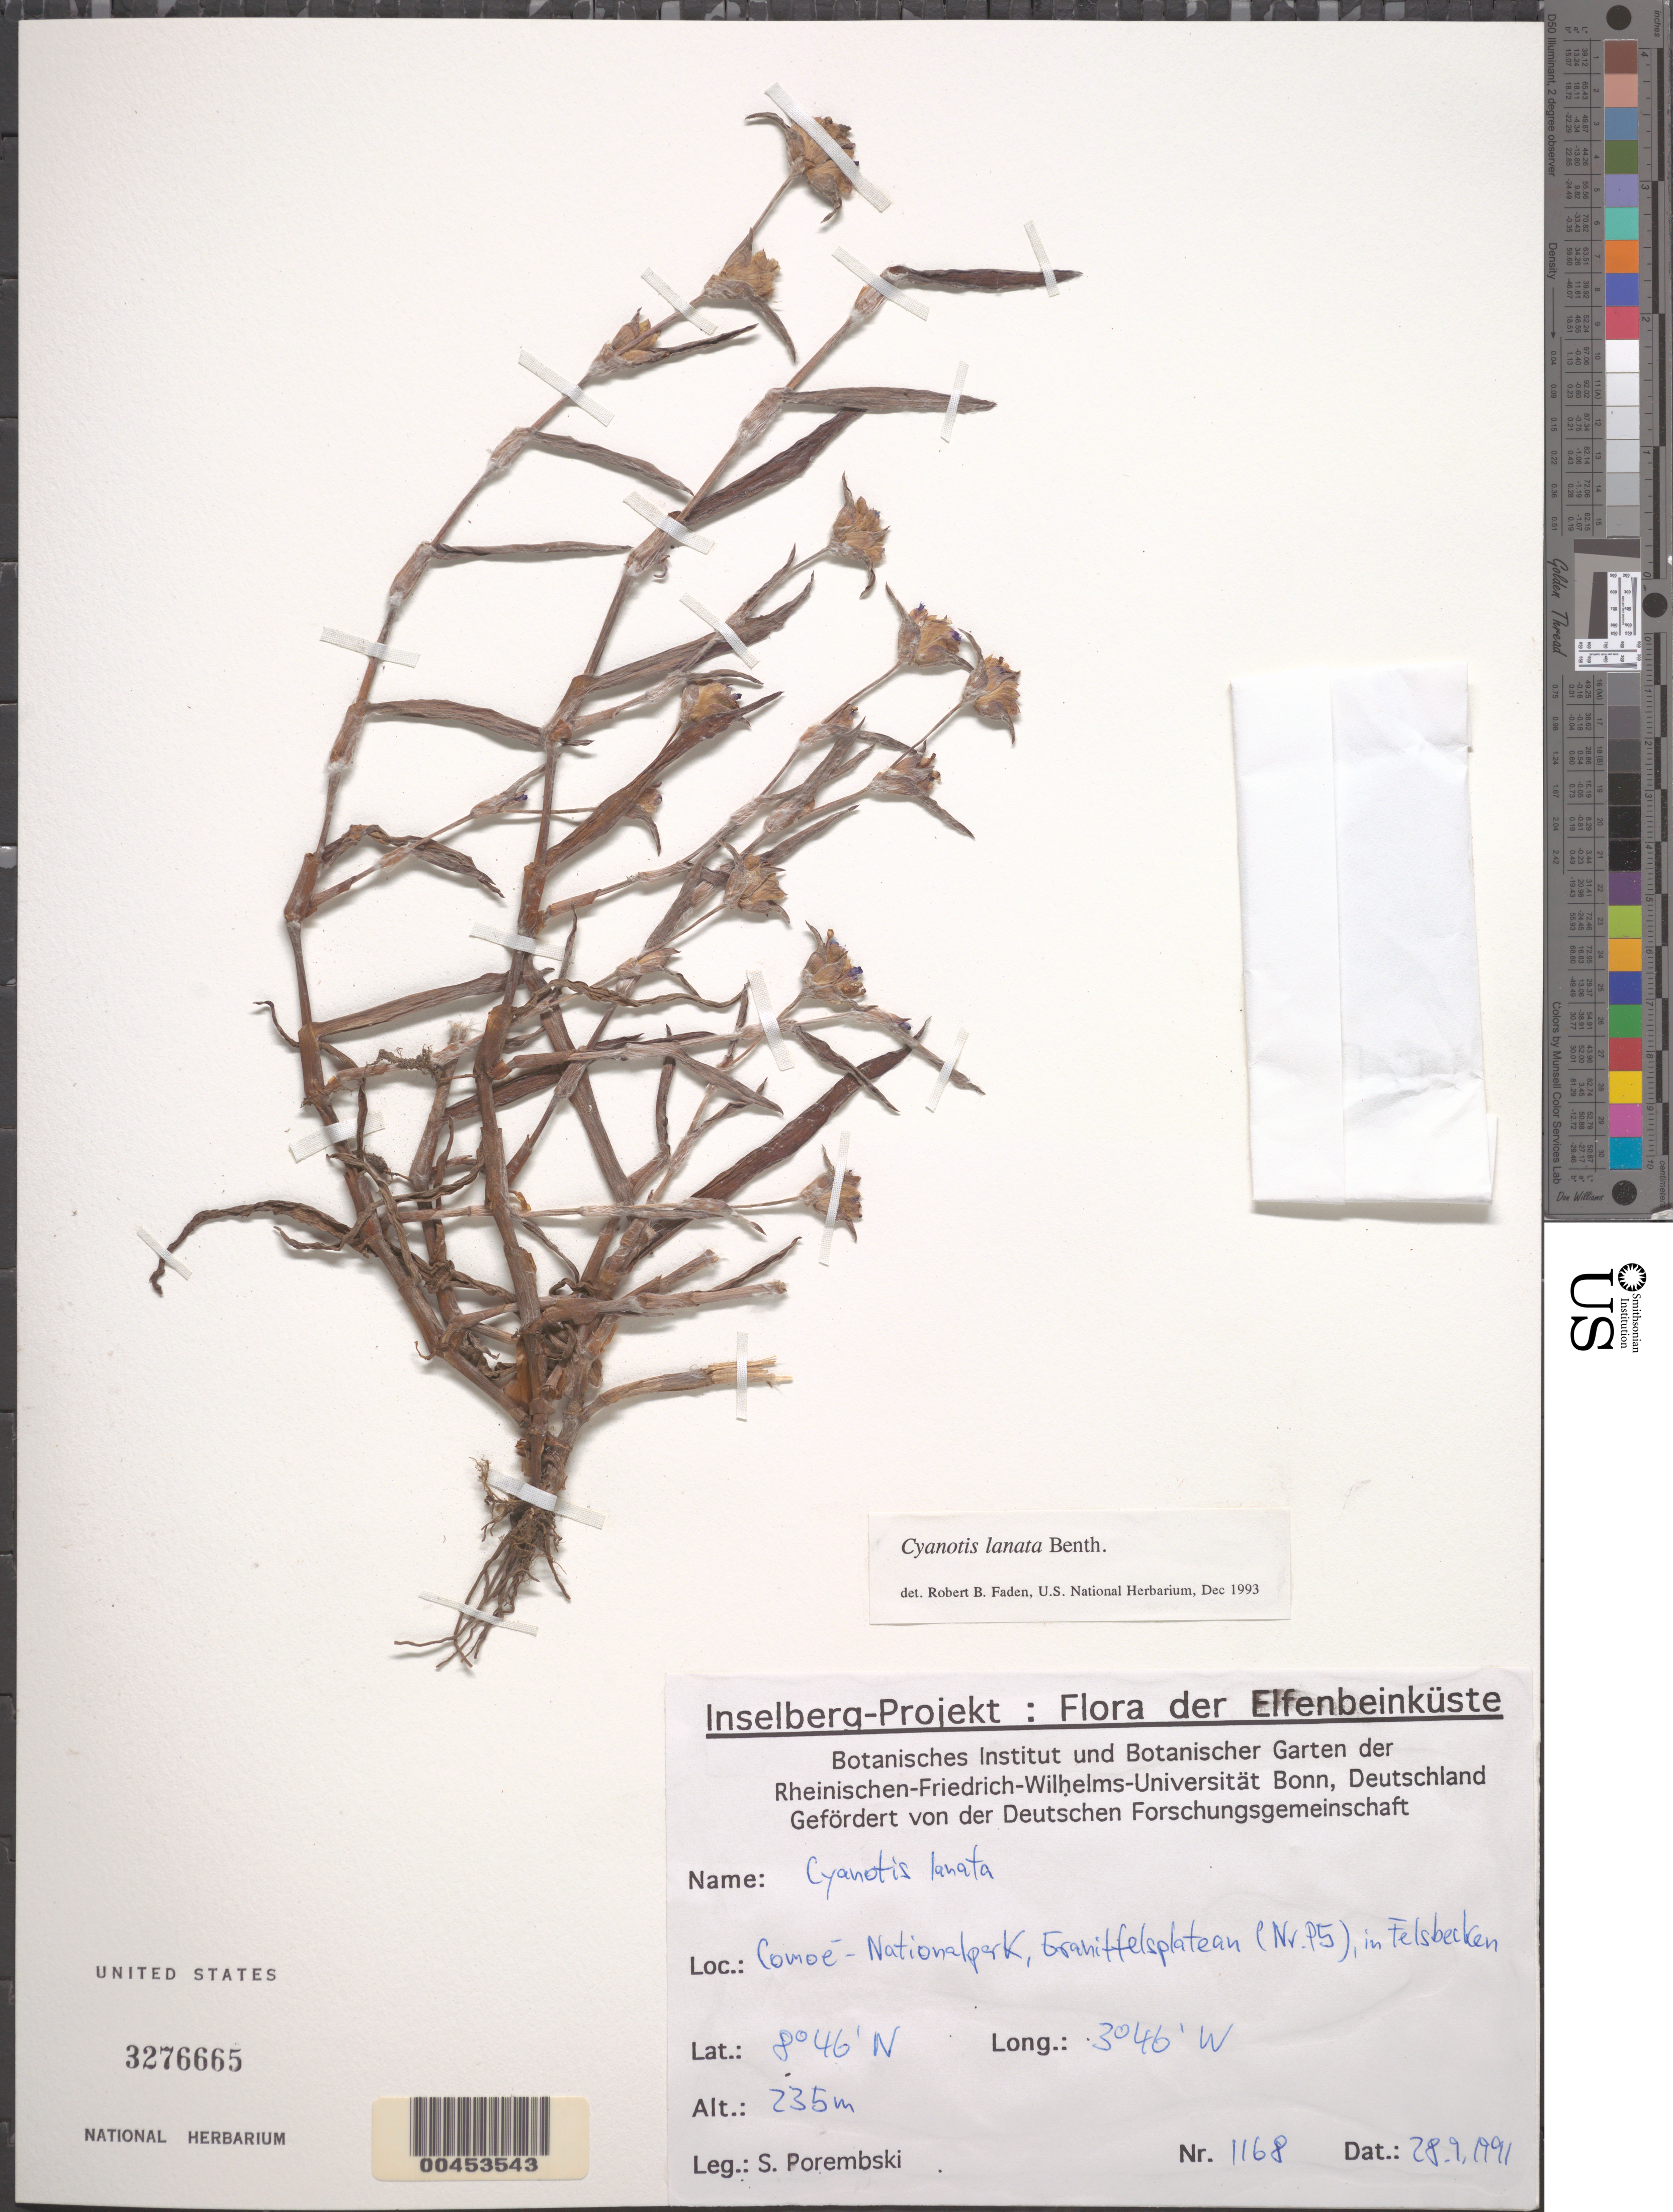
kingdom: Plantae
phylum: Tracheophyta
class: Liliopsida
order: Commelinales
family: Commelinaceae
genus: Cyanotis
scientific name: Cyanotis lanata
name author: Benth.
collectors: S. Porembski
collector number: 1168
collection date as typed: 28 Sep 1991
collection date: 1991-09-28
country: Ivory Coast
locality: Comoe National Park, (nr. p5)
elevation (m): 235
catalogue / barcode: US 3276665